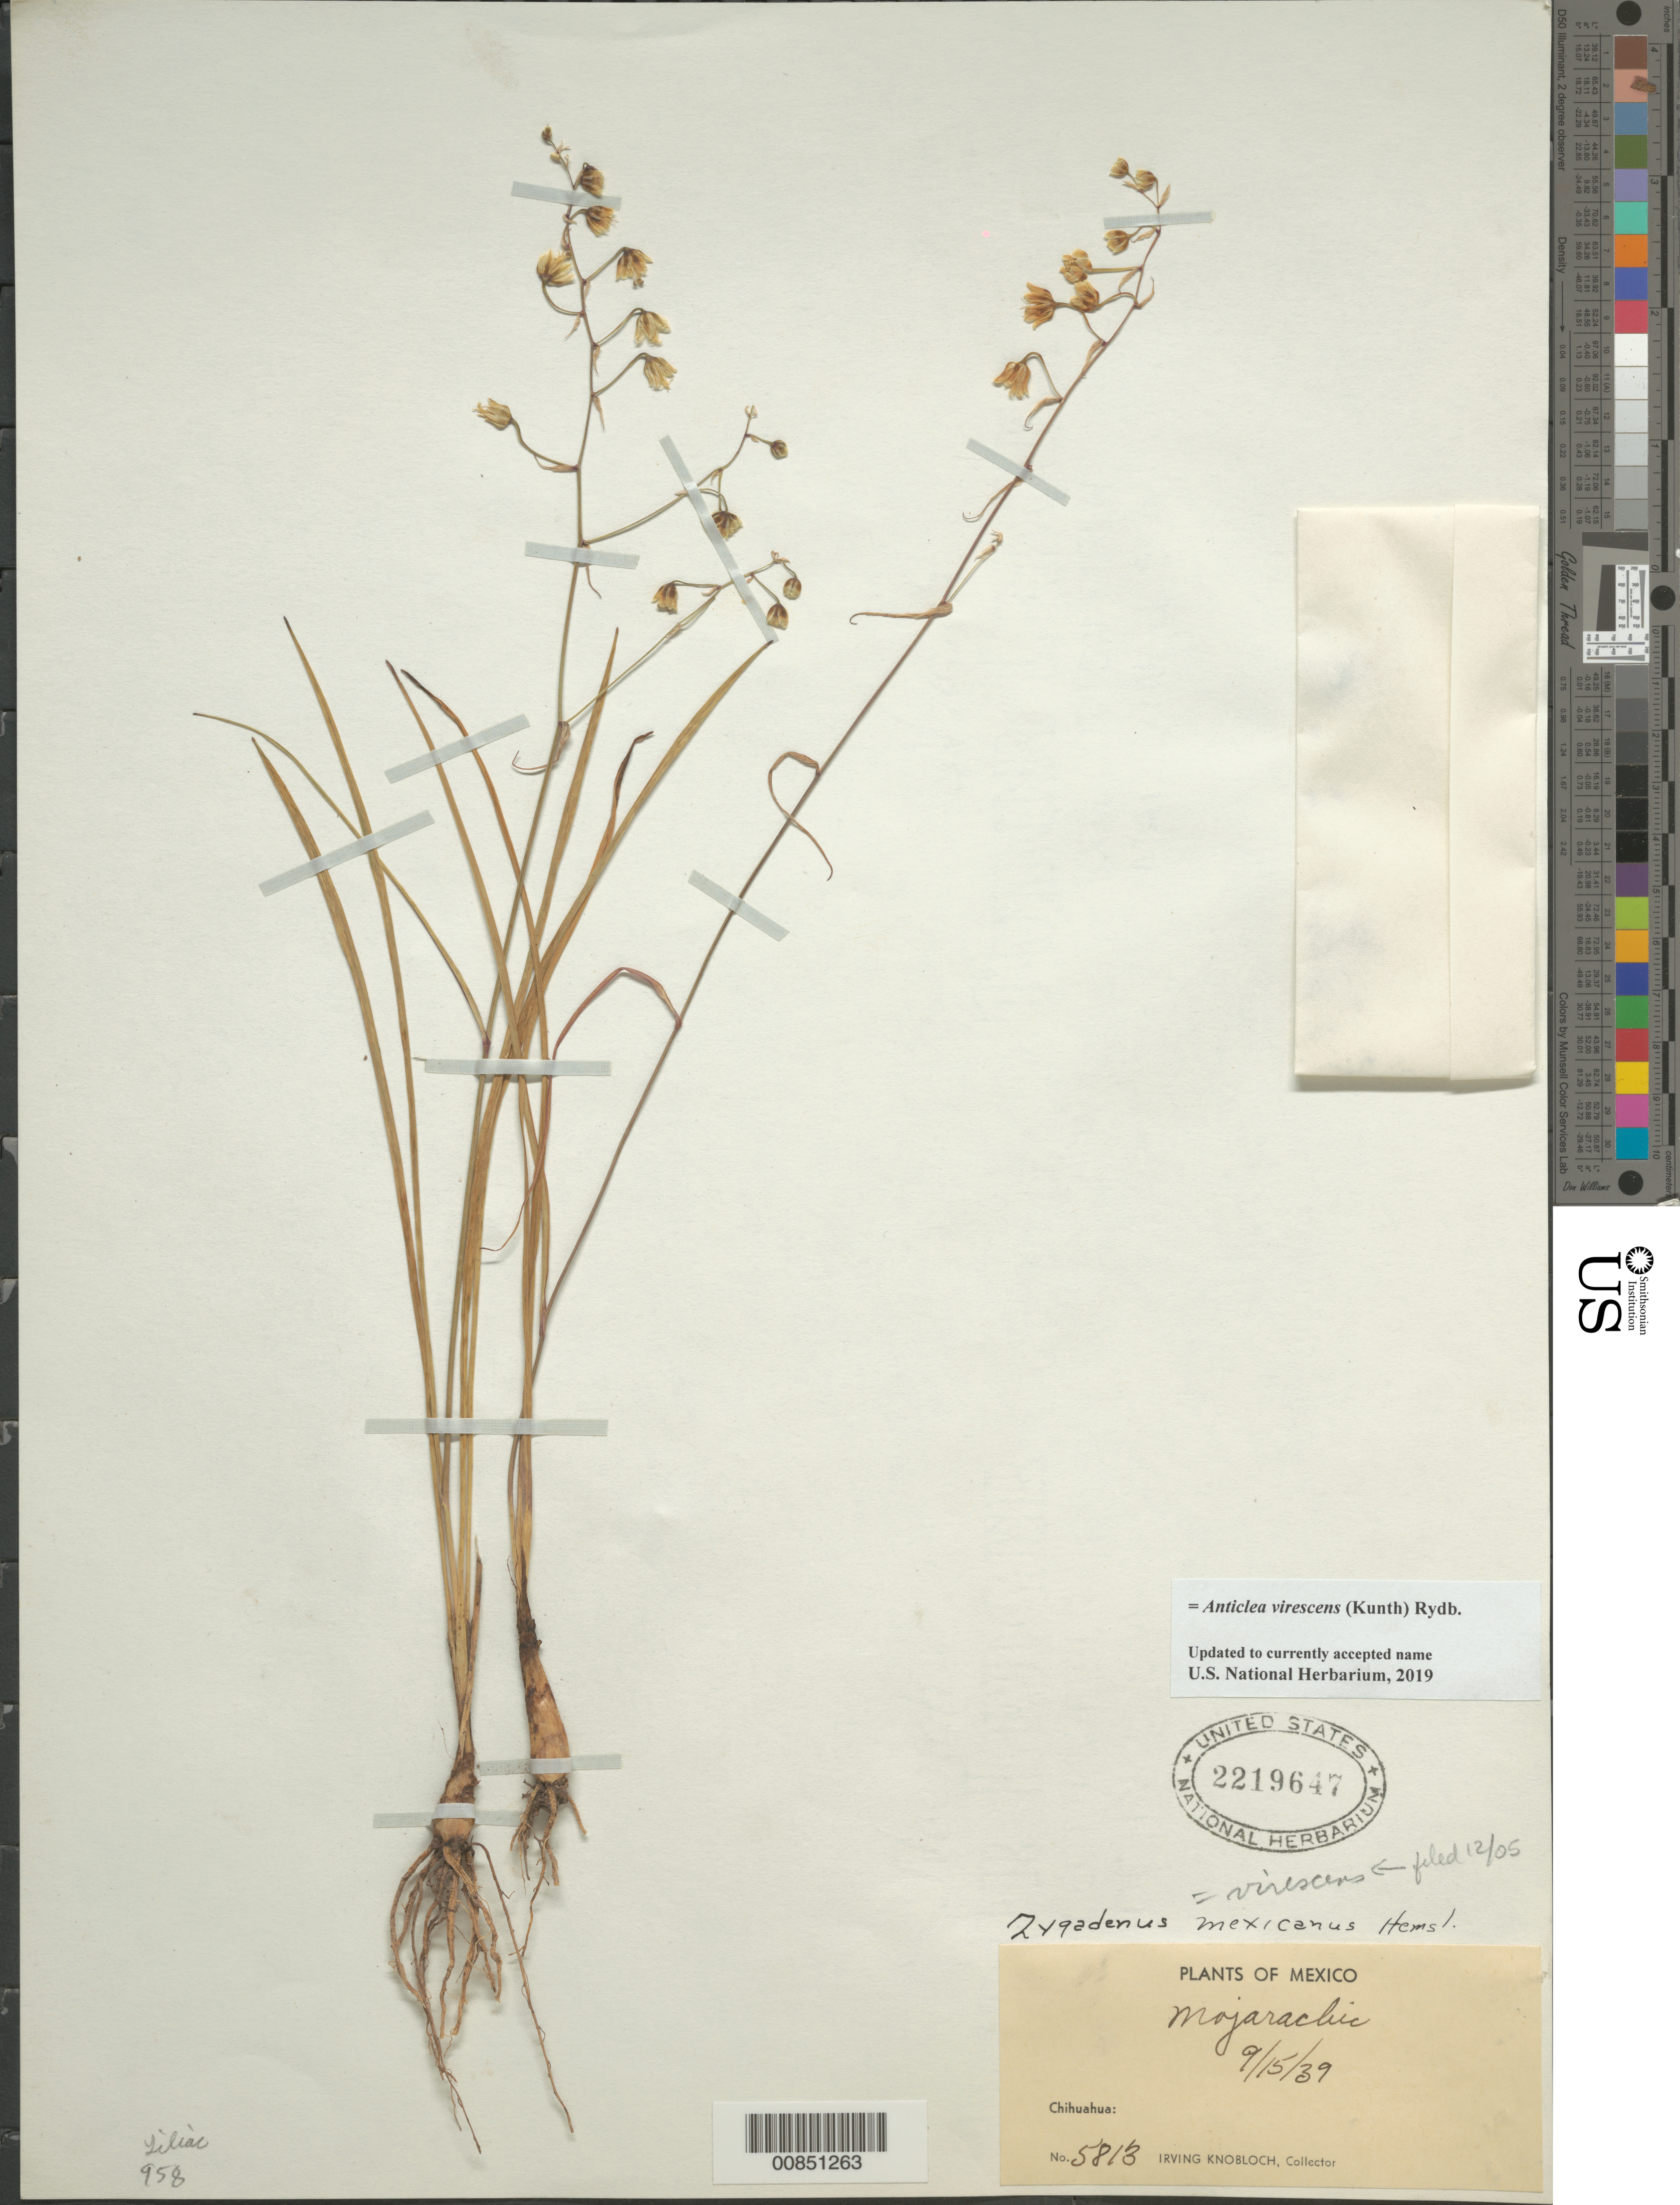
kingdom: Plantae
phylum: Tracheophyta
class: Liliopsida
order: Liliales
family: Melanthiaceae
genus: Anticlea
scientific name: Anticlea virescens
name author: (Kunth) Rydb.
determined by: Strong, Mark T., (BOT), Smithsonian Institution - National Museum of Natural History (UNITED STATES)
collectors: I. W. Knobloch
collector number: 5813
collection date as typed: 15 Sep 1939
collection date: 1939-09-15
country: Mexico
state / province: Chihuahua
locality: Mojarachic, Chihuahua.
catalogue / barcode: US 2219647